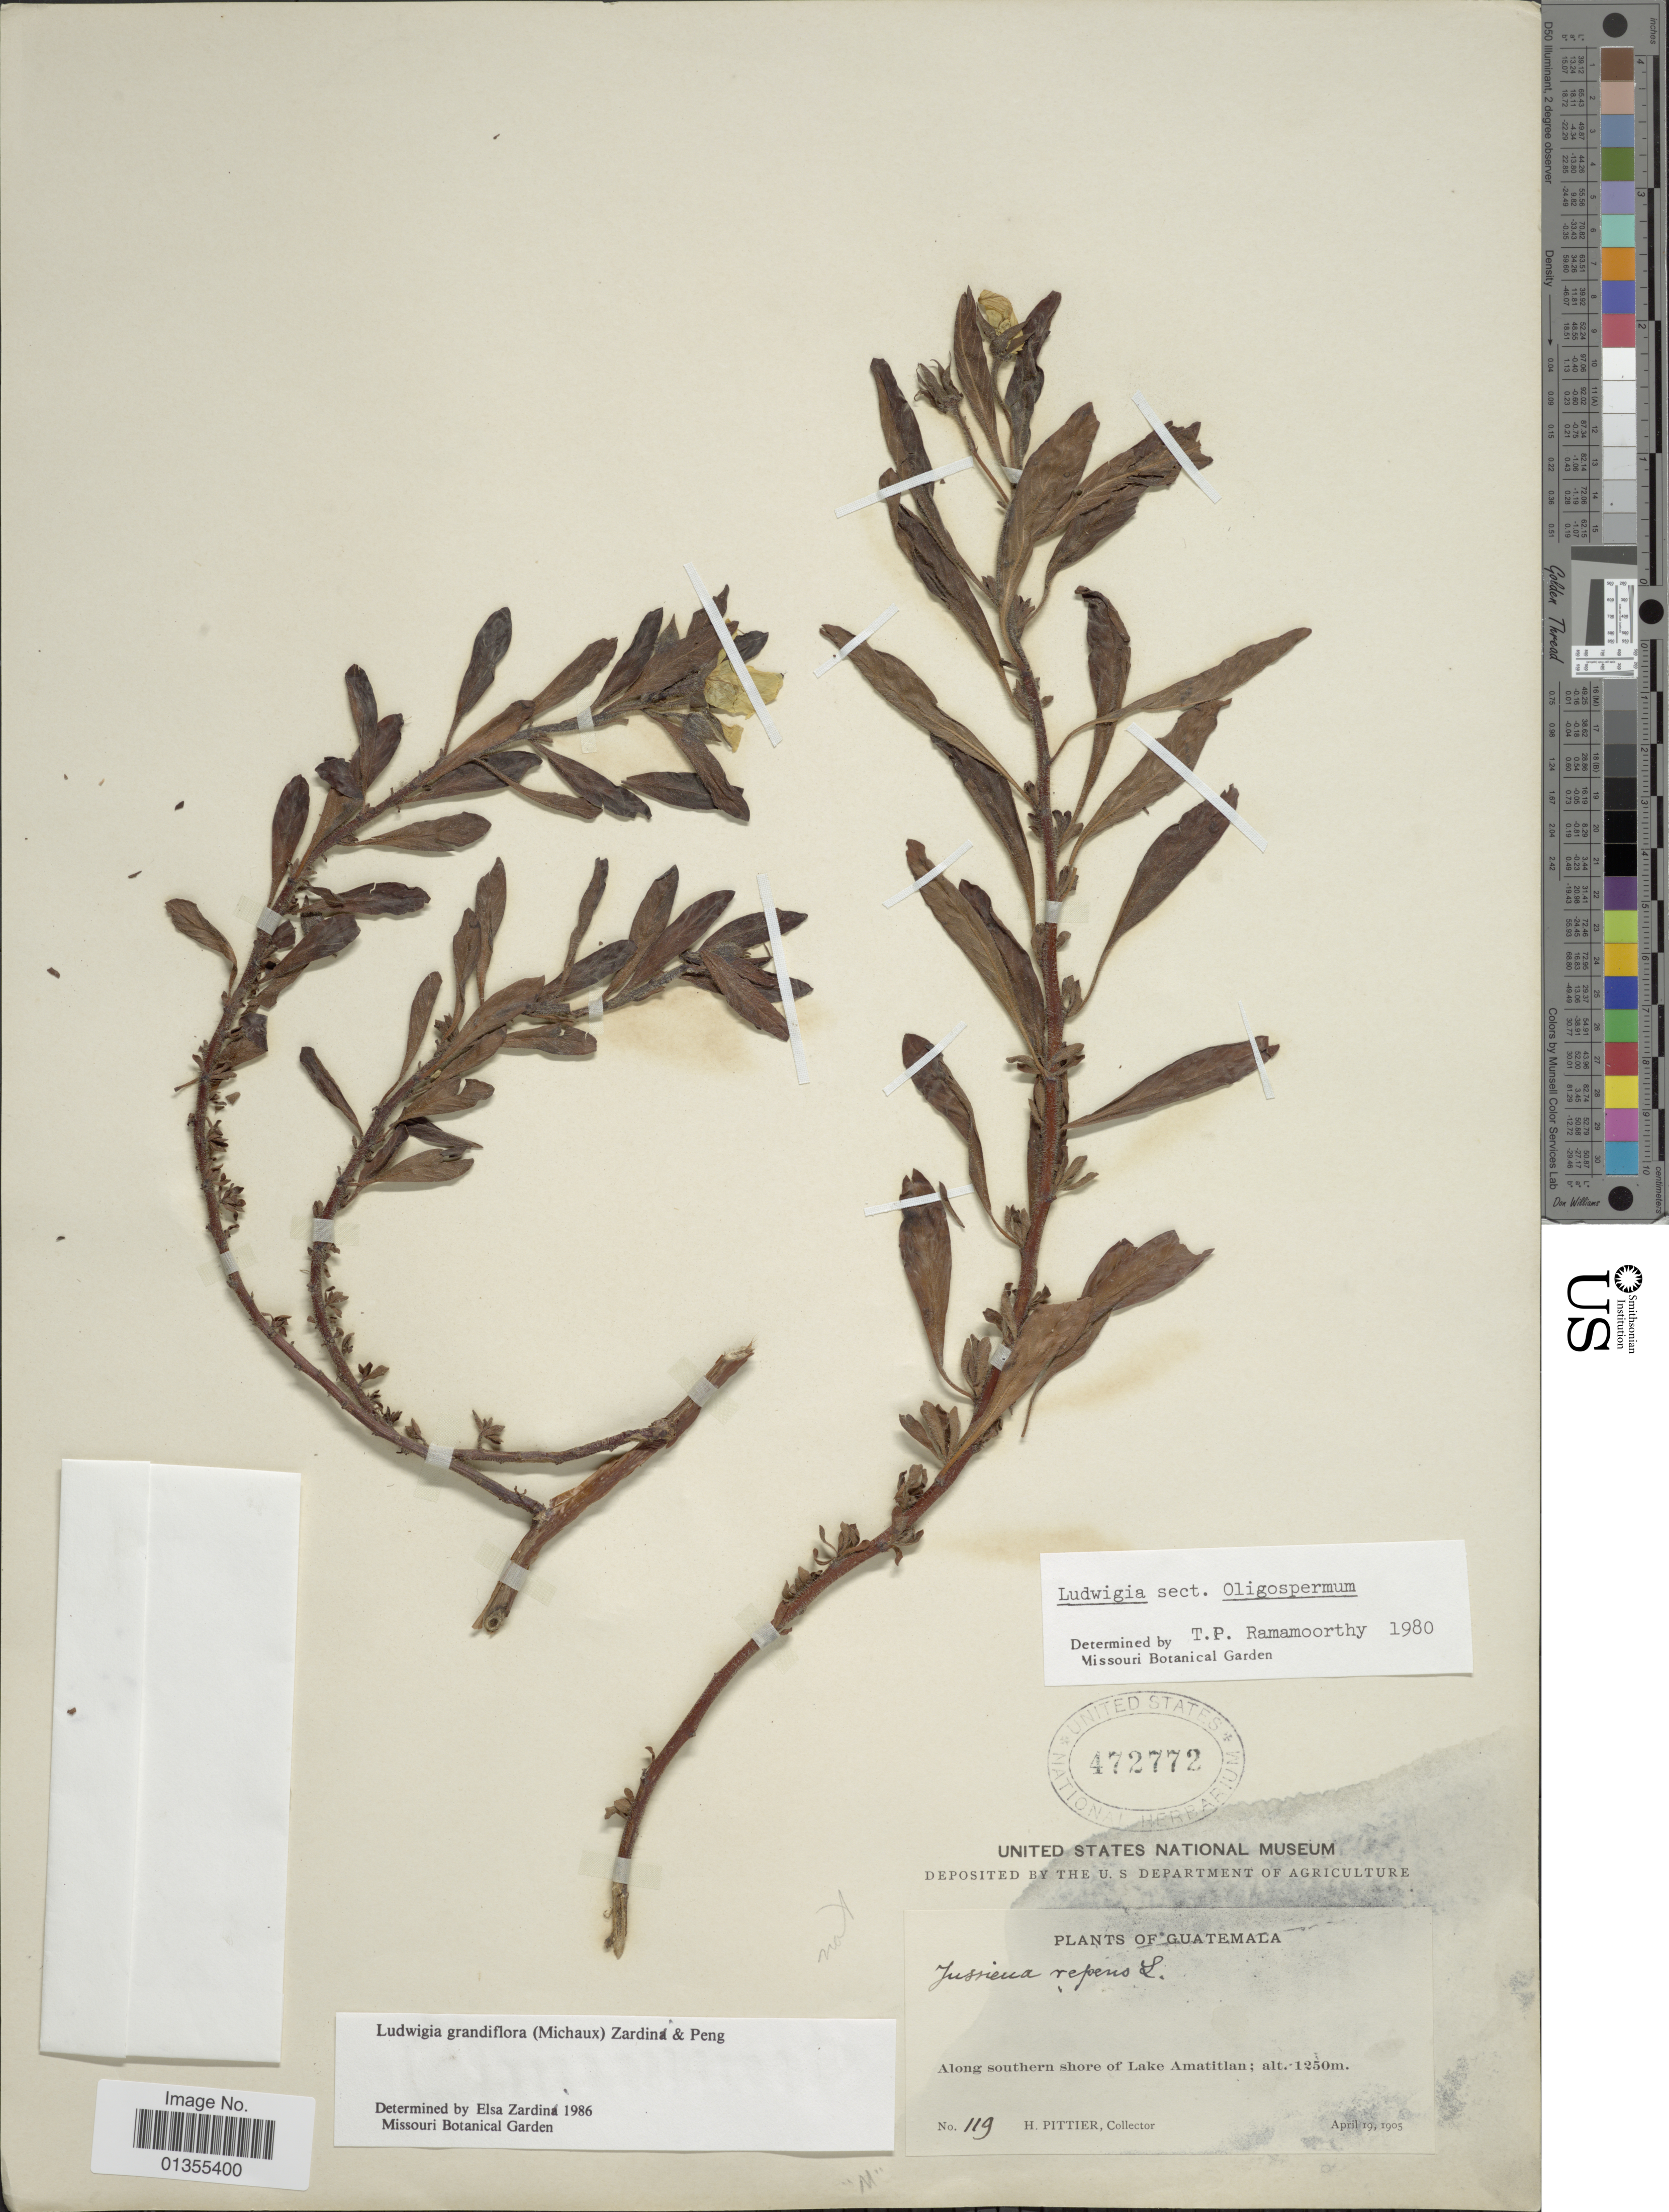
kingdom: Plantae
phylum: Tracheophyta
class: Magnoliopsida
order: Myrtales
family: Onagraceae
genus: Ludwigia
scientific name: Ludwigia grandiflora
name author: (Michx.) Greuter & Burdet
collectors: H. F. Pittier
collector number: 119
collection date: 1905-04-19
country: Guatemala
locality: Along southern shore of Lake Amatitlan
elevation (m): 1250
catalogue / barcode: US 472772